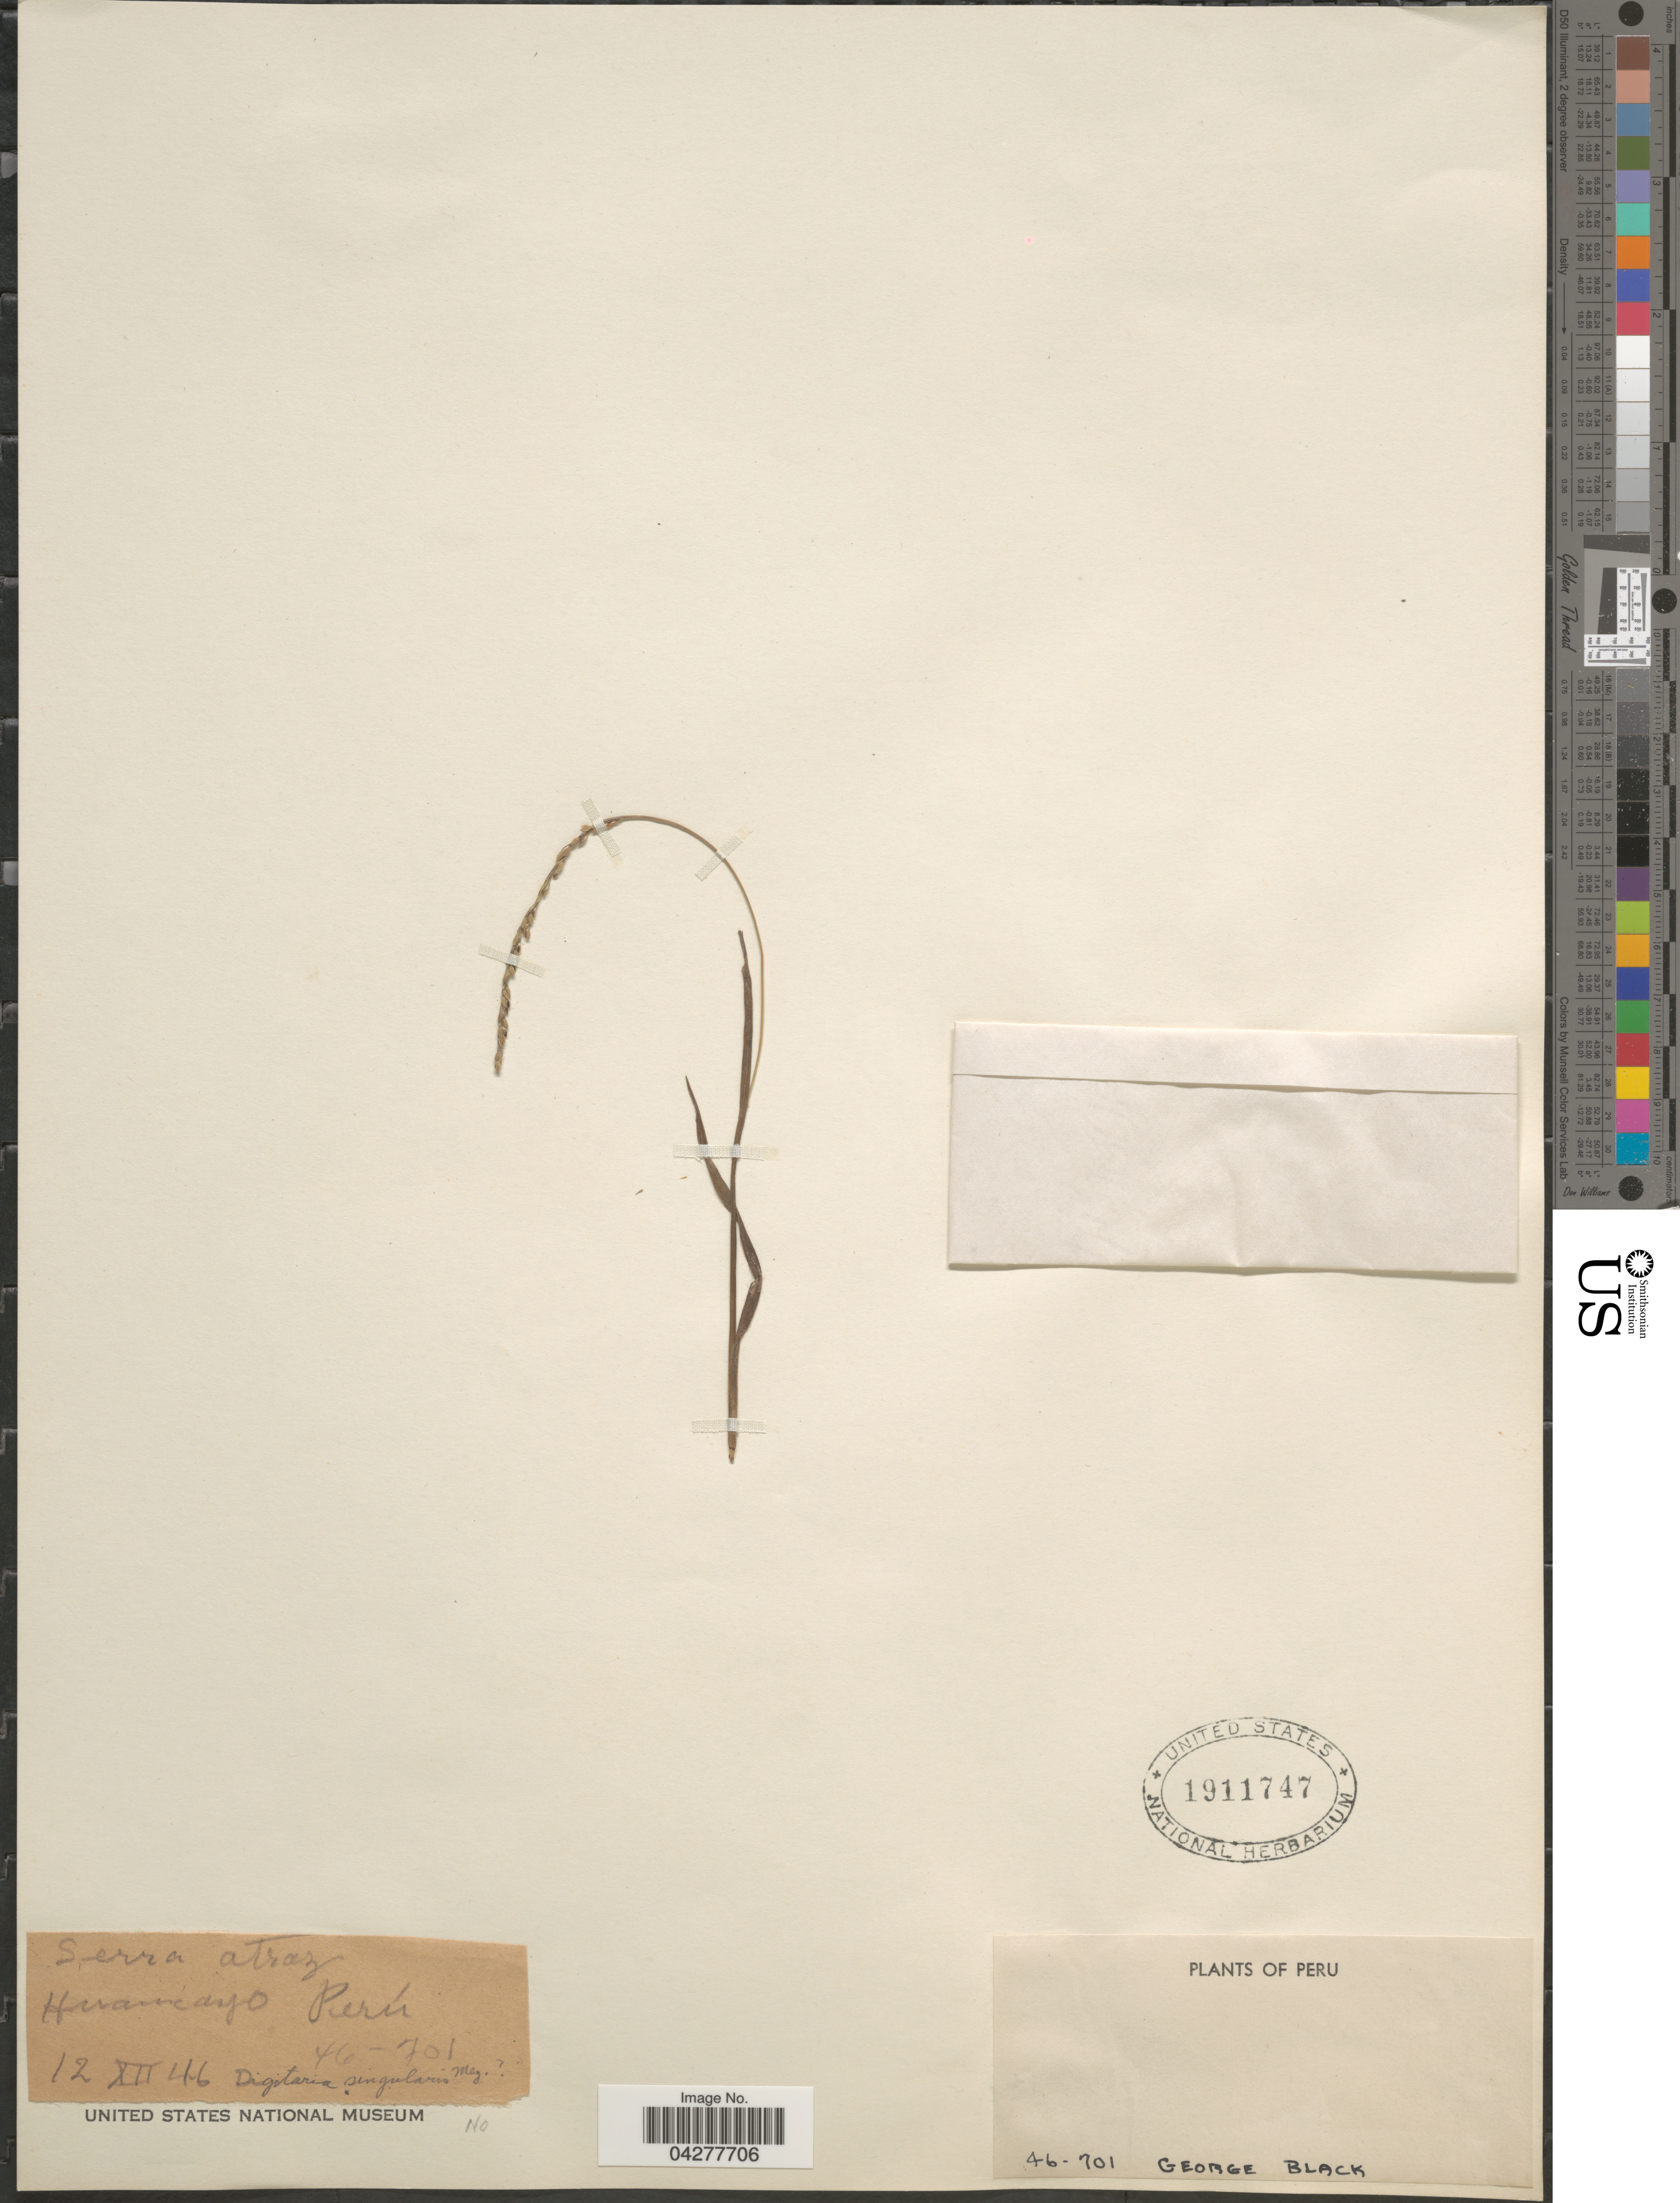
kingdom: Plantae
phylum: Tracheophyta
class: Liliopsida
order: Poales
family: Poaceae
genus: Digitaria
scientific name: Digitaria sp.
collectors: G. A. Black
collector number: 46-701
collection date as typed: Transcribed d/m/y: 12/12/46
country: Peru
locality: Serra atraz. Huancayo.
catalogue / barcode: US 1911747